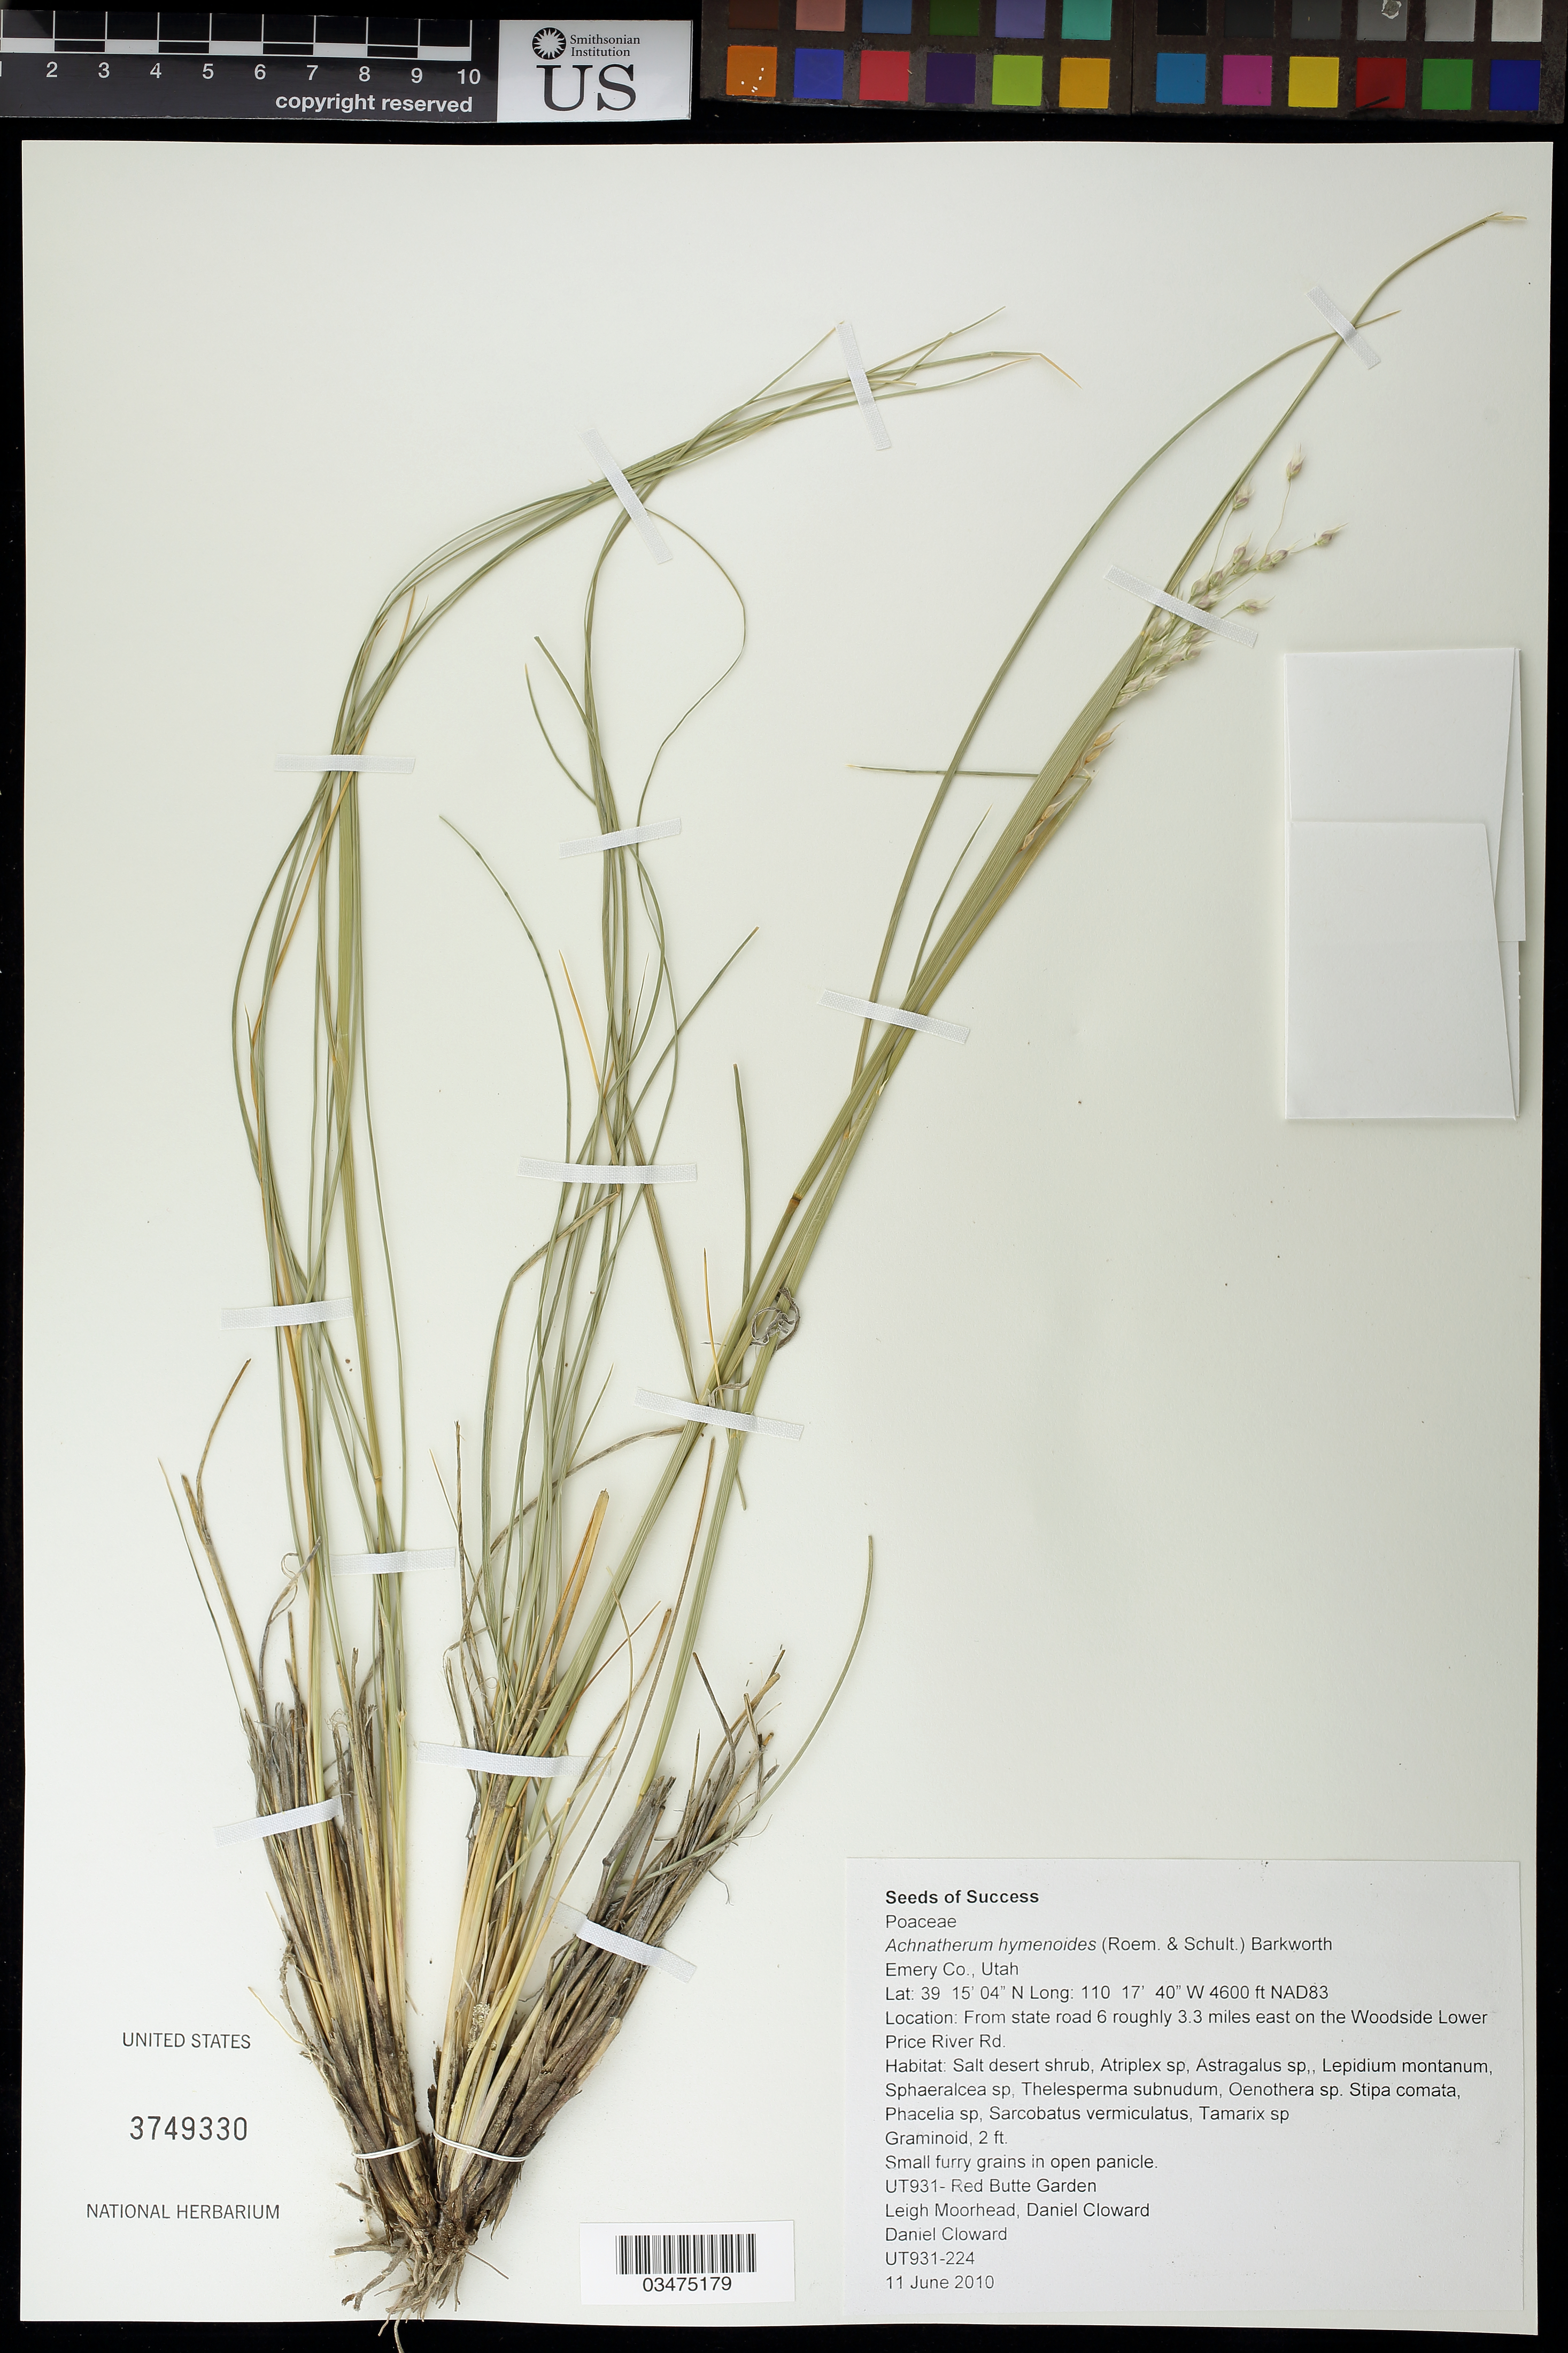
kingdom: Plantae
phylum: Tracheophyta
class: Liliopsida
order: Poales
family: Poaceae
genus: Achnatherum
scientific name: Achnatherum hymenoides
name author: (Roem. & Schult.) Barkworth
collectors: L. Moorhead, D. Moorhead & D. Cloward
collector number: UT931-224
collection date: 2010-06-11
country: United States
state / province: Utah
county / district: Emery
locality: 3.3 mi. E on the Woodside Lower Price River Rd.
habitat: Salt desert shrub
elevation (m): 1402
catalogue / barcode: US 3749330